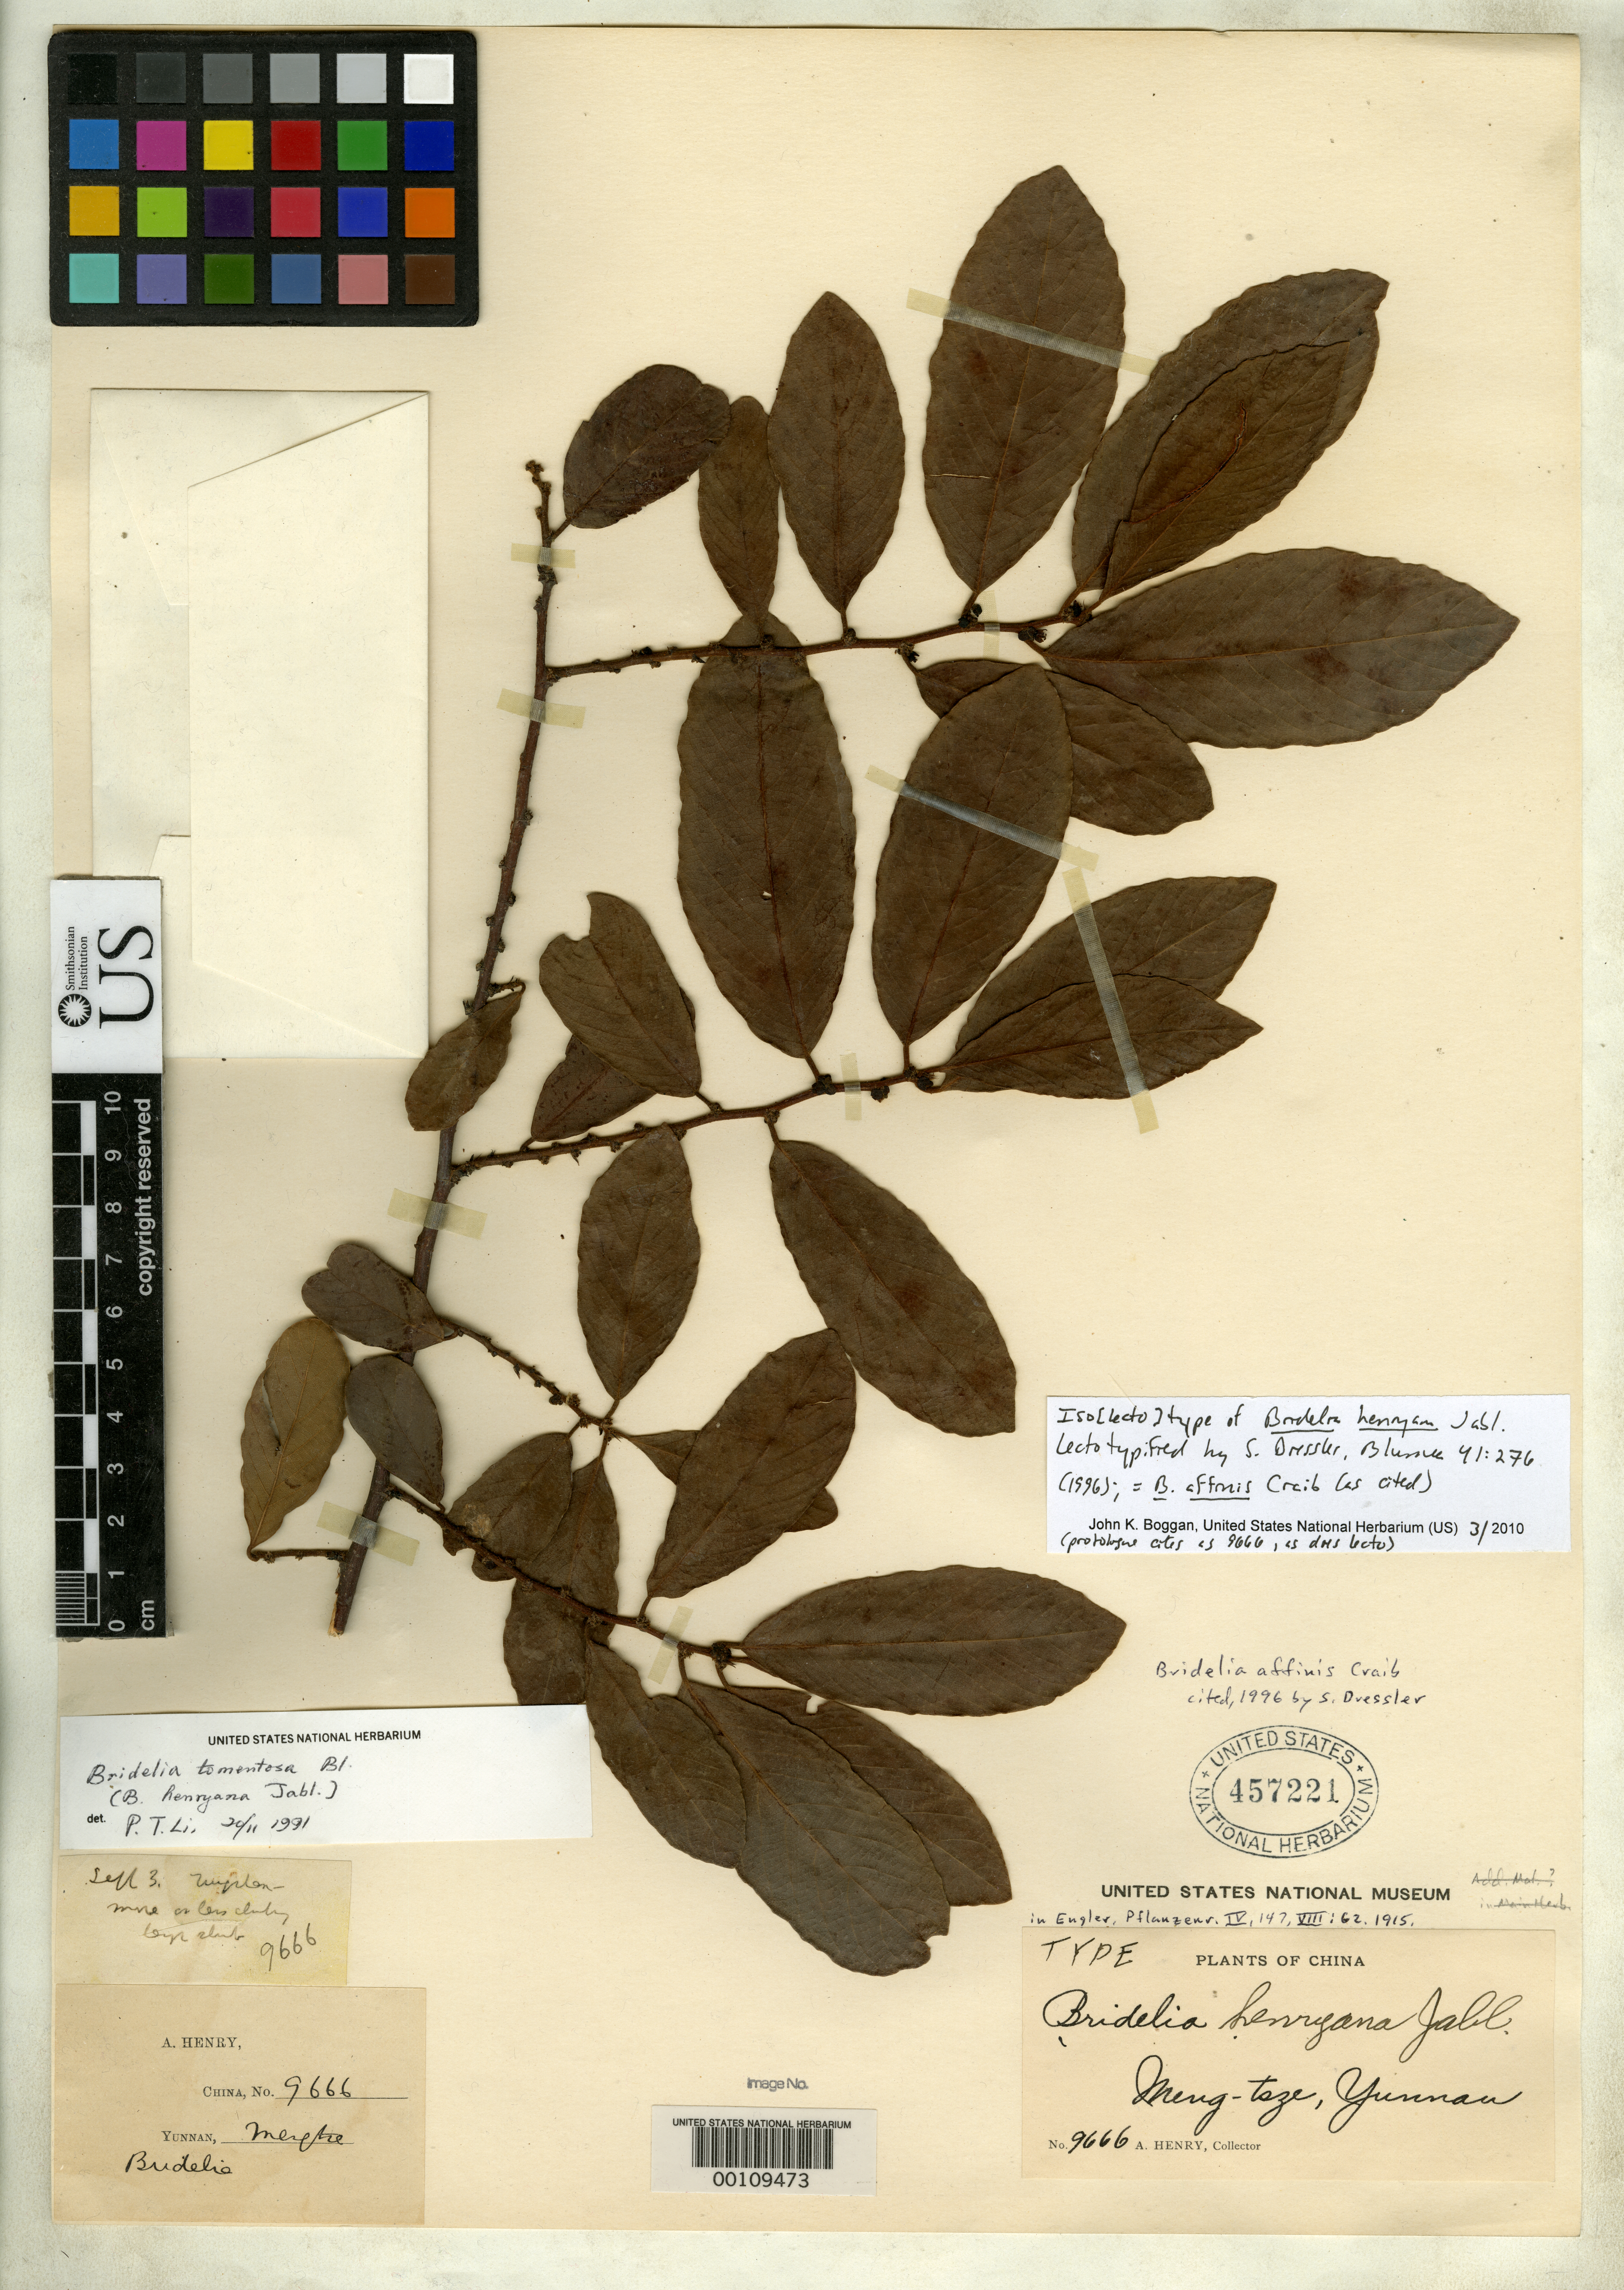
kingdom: Plantae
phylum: Tracheophyta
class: Magnoliopsida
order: Malpighiales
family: Phyllanthaceae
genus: Bridelia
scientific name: Bridelia henryana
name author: Jabl. in Engl.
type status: Isolectotype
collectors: A. Henry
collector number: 9666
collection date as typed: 03 Sep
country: China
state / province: Yunnan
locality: Mengtze.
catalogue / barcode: US 457221